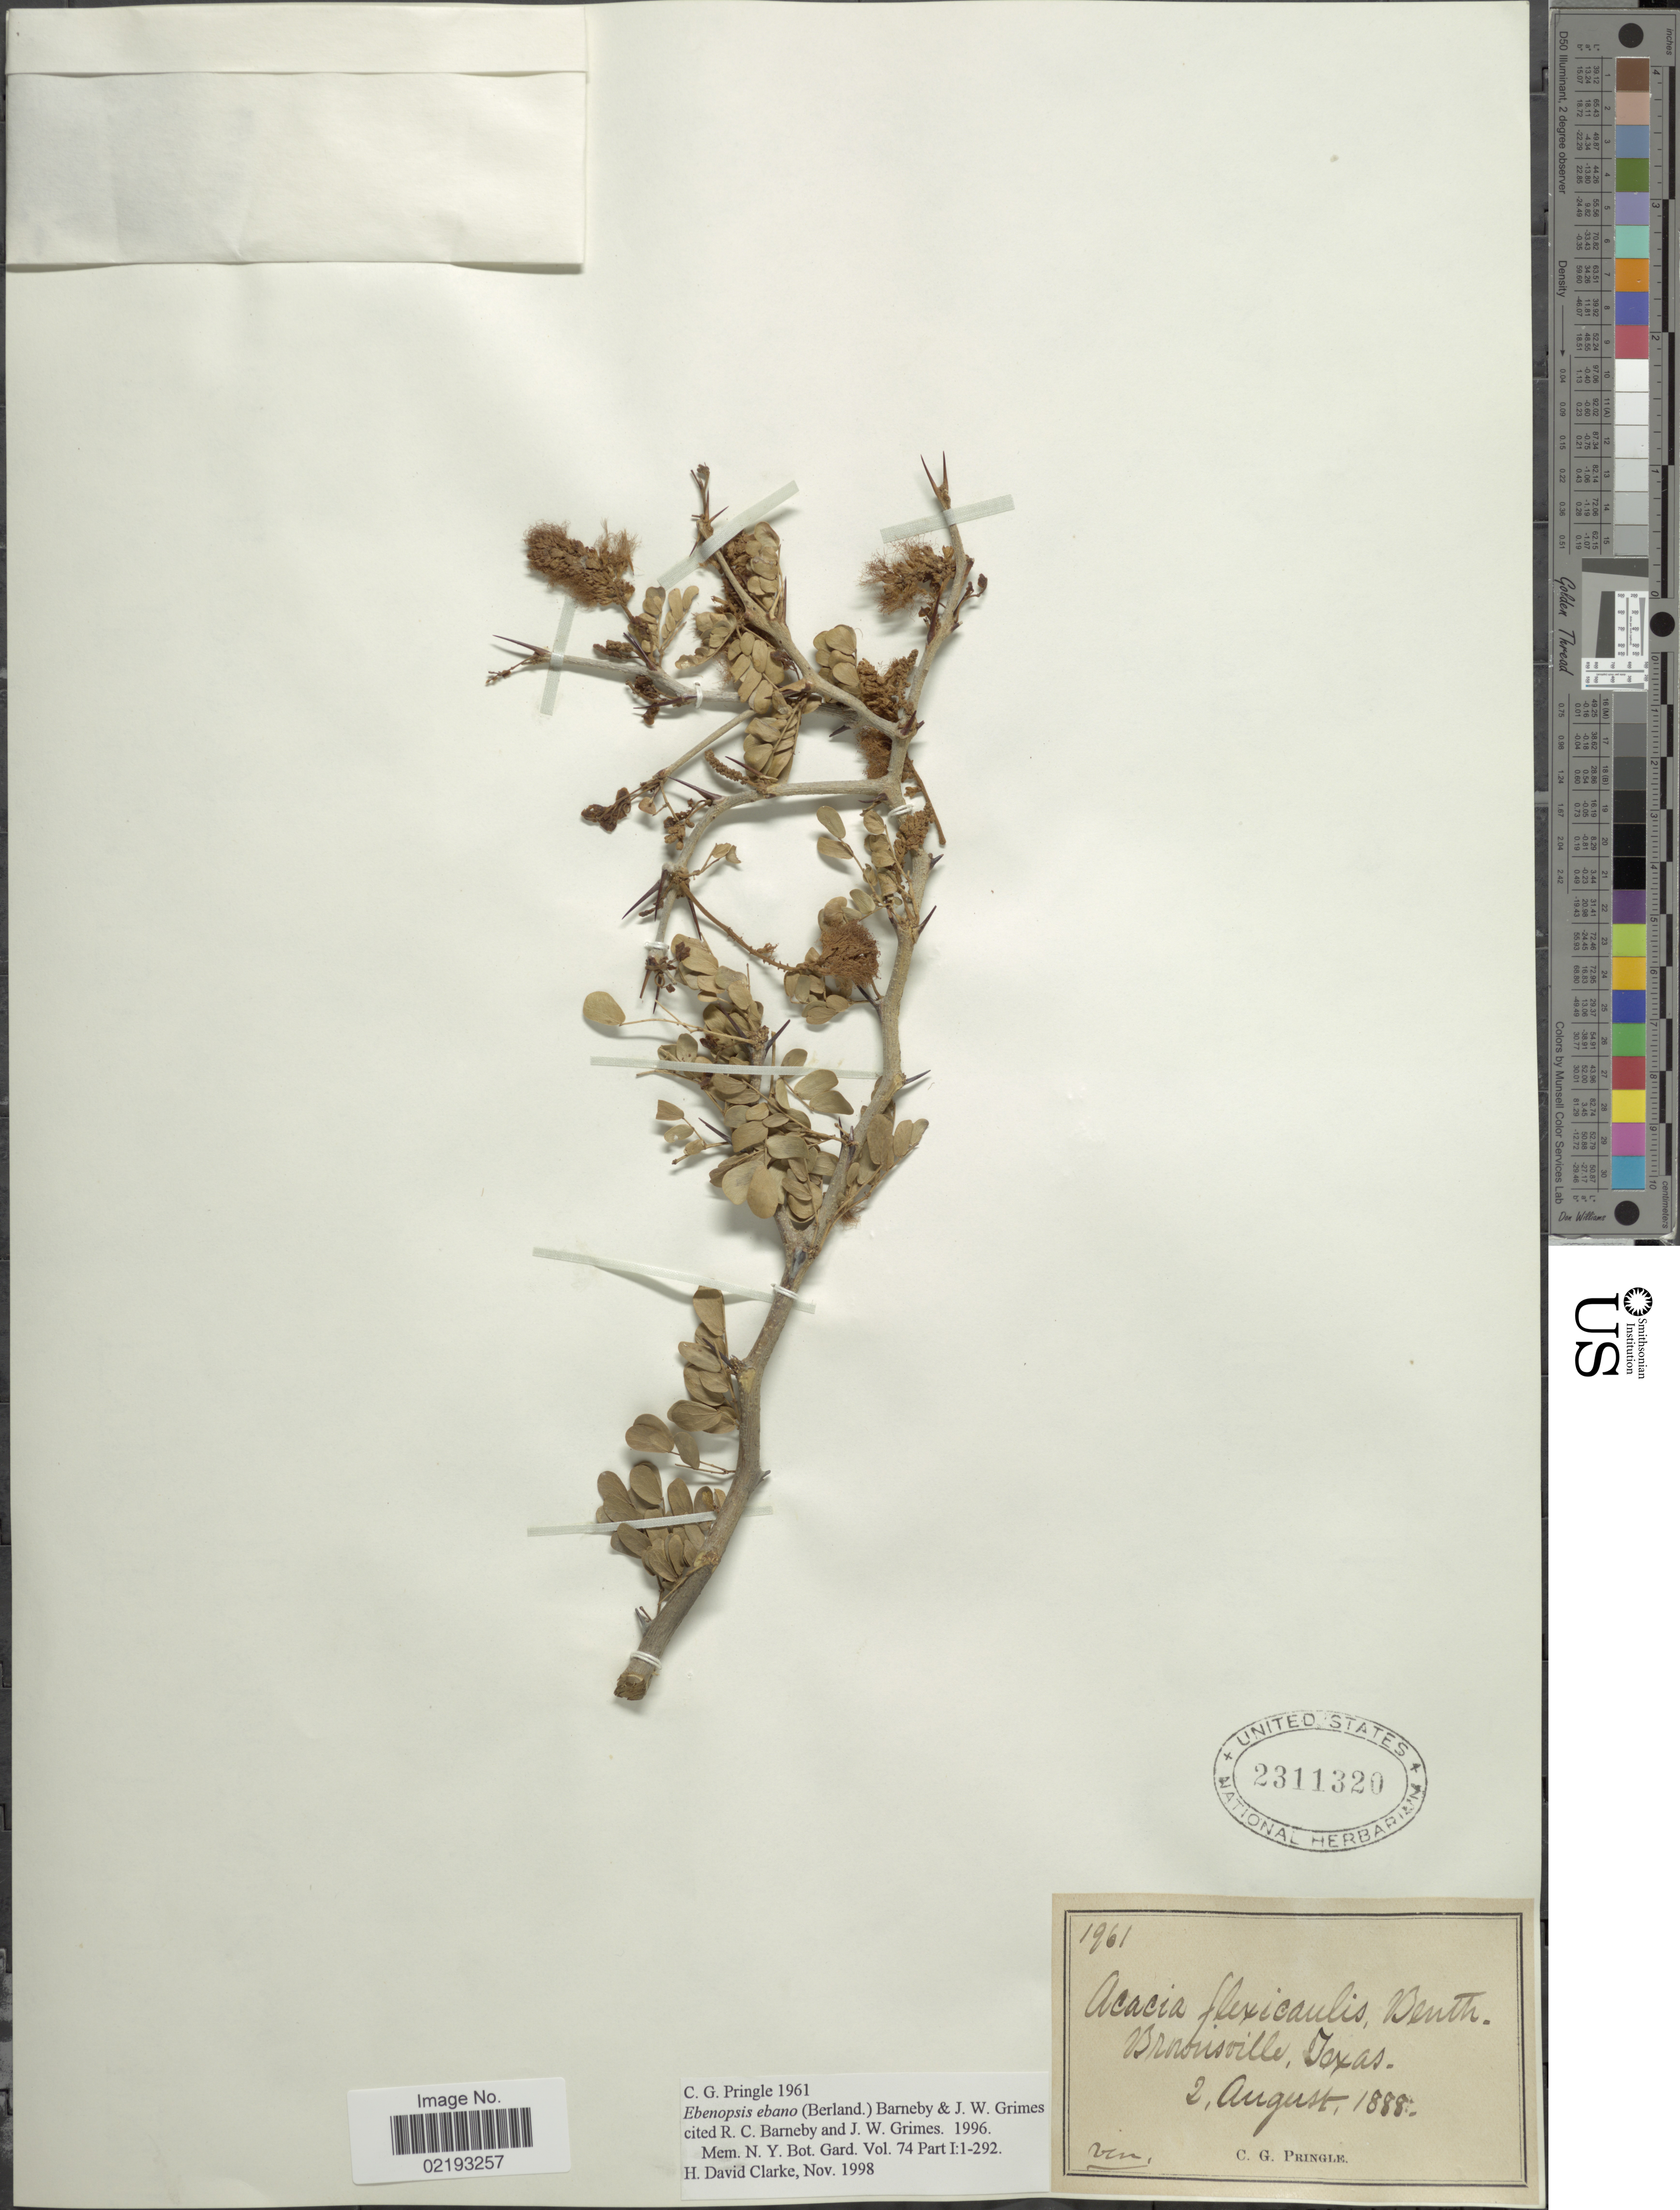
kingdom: Plantae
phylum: Tracheophyta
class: Magnoliopsida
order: Fabales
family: Fabaceae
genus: Ebenopsis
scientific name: Ebenopsis ebano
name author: (Berland.) Barneby & J.W. Grimes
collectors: C. G. Pringle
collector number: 1961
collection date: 1888-08-02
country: United States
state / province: Texas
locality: Brownsville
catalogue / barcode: US 2311320